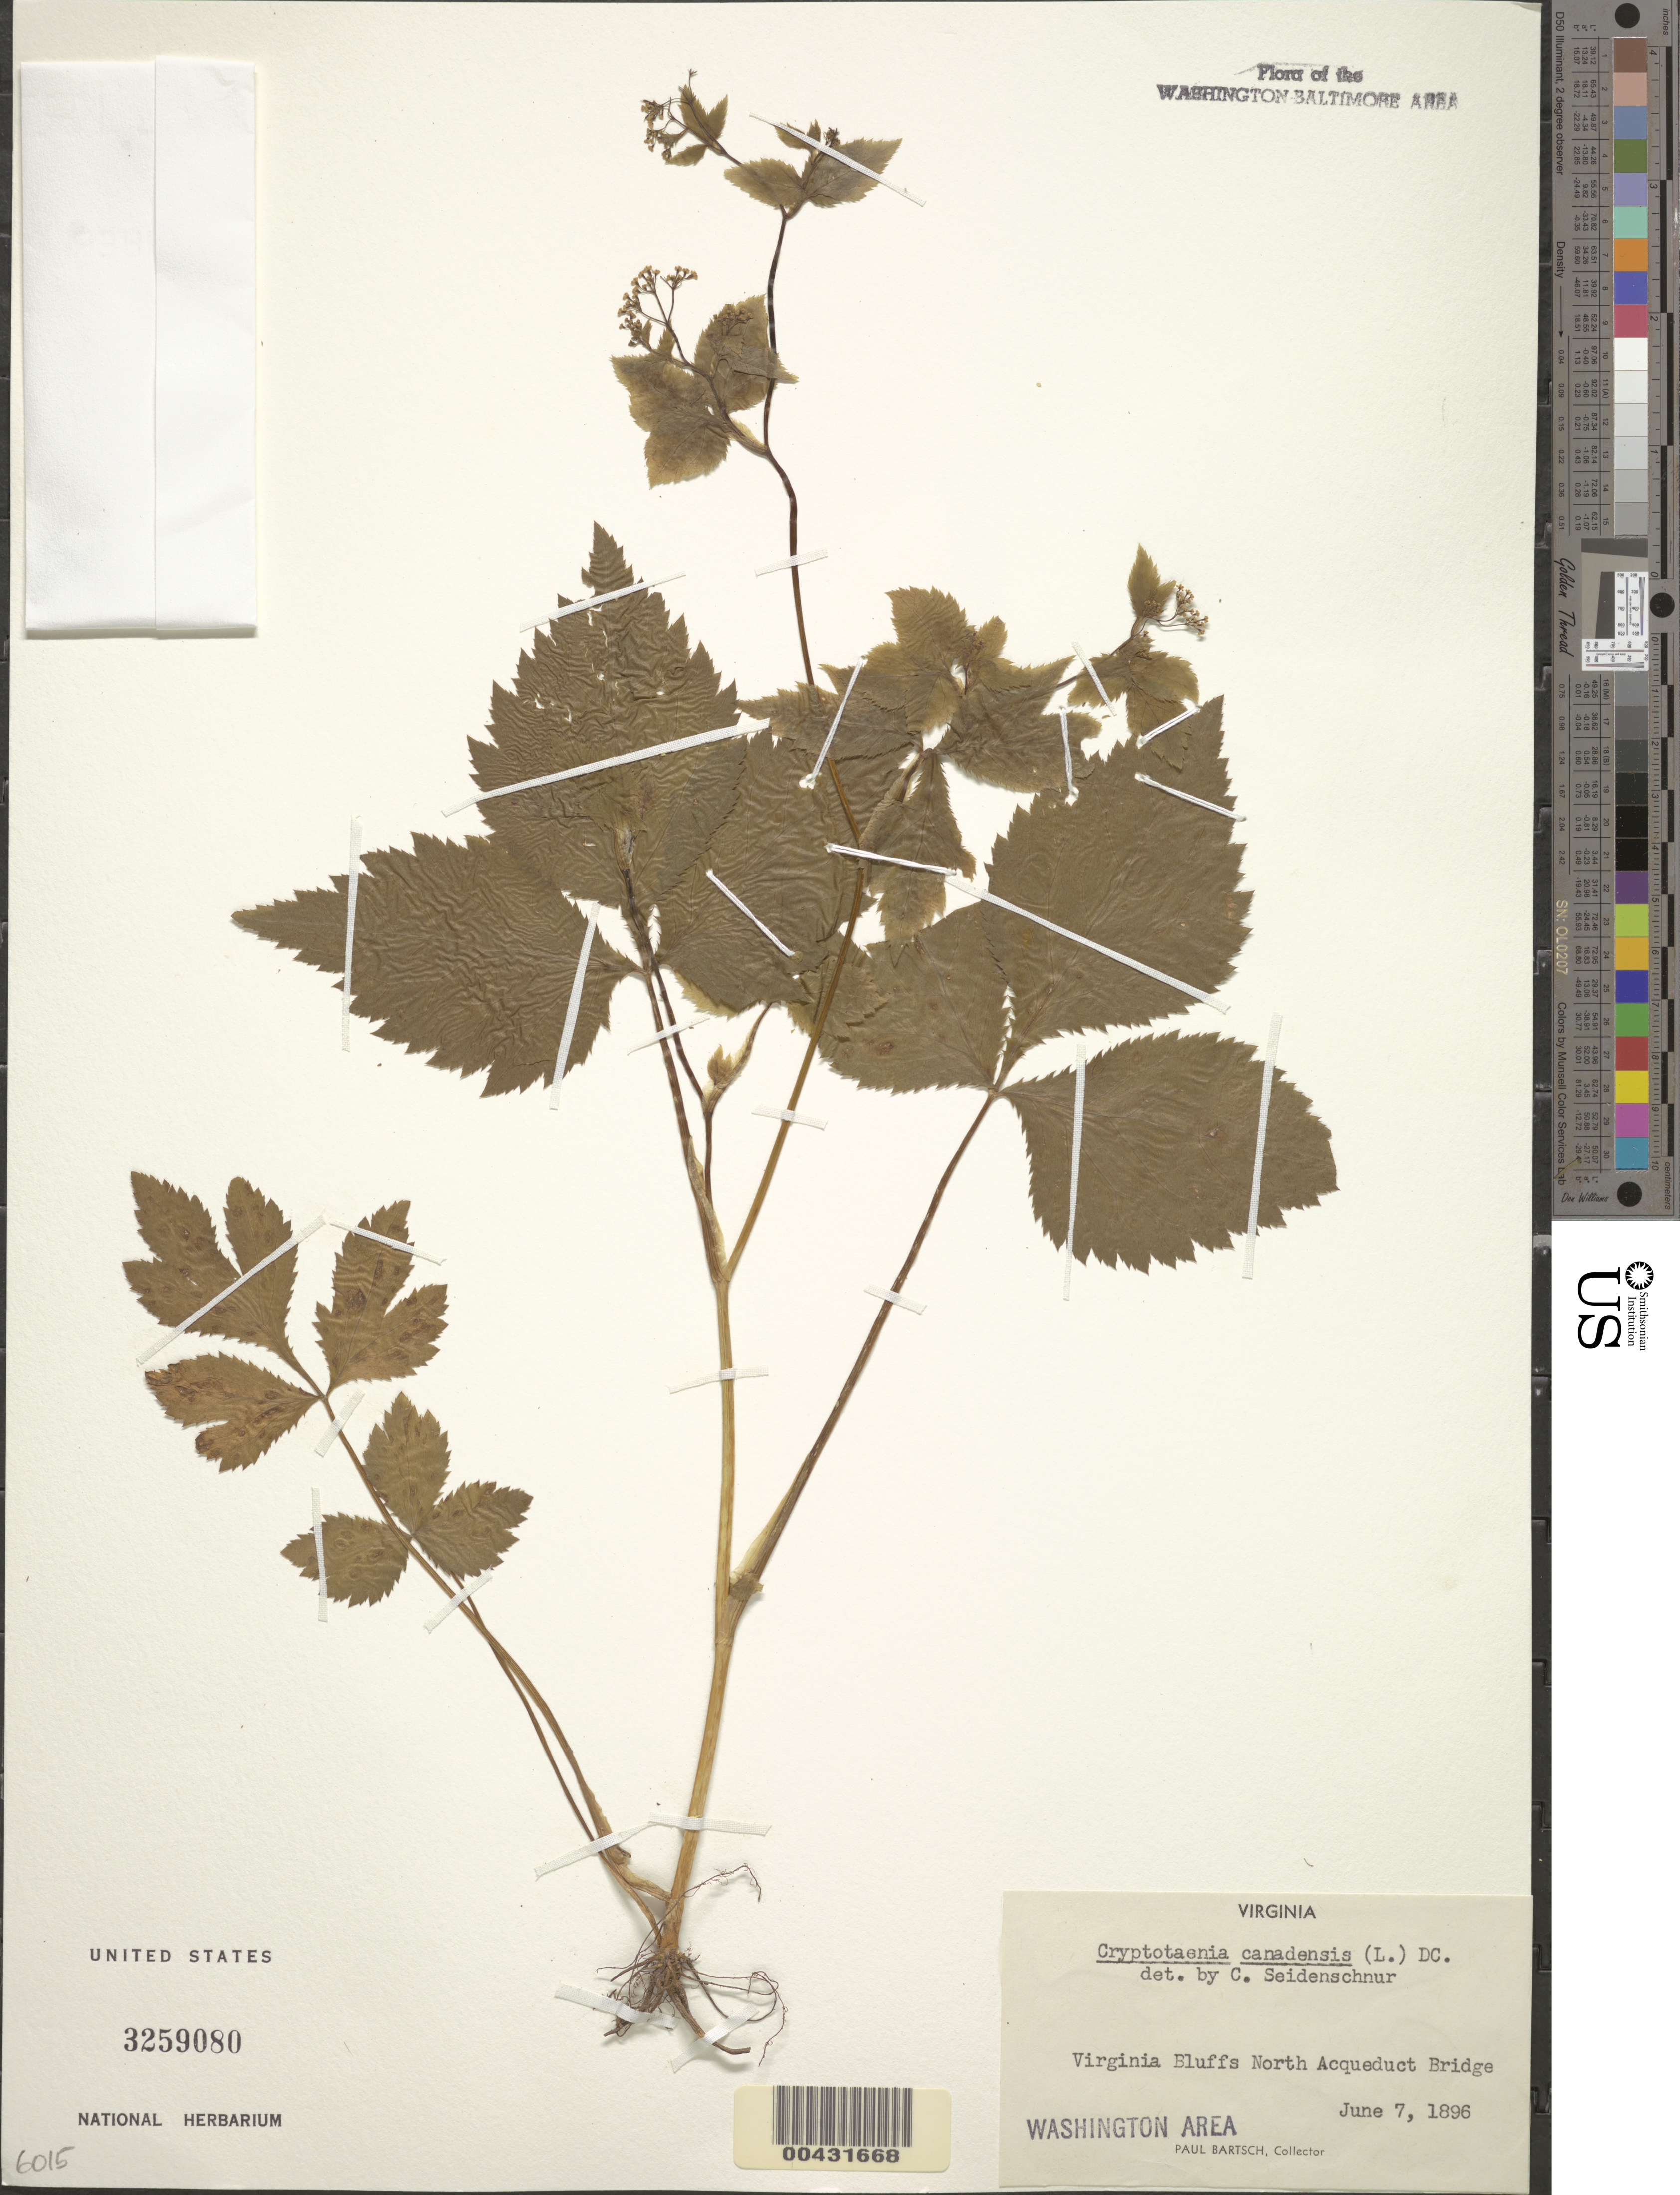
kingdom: Plantae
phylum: Tracheophyta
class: Magnoliopsida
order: Apiales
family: Apiaceae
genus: Cryptotaenia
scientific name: Cryptotaenia canadensis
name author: (L.) DC.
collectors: P. Bartsch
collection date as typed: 07 Jun 1896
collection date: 1896-06-07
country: United States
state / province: Virginia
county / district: Arlington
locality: N of Aqueduct Bridge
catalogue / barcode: US 3259080